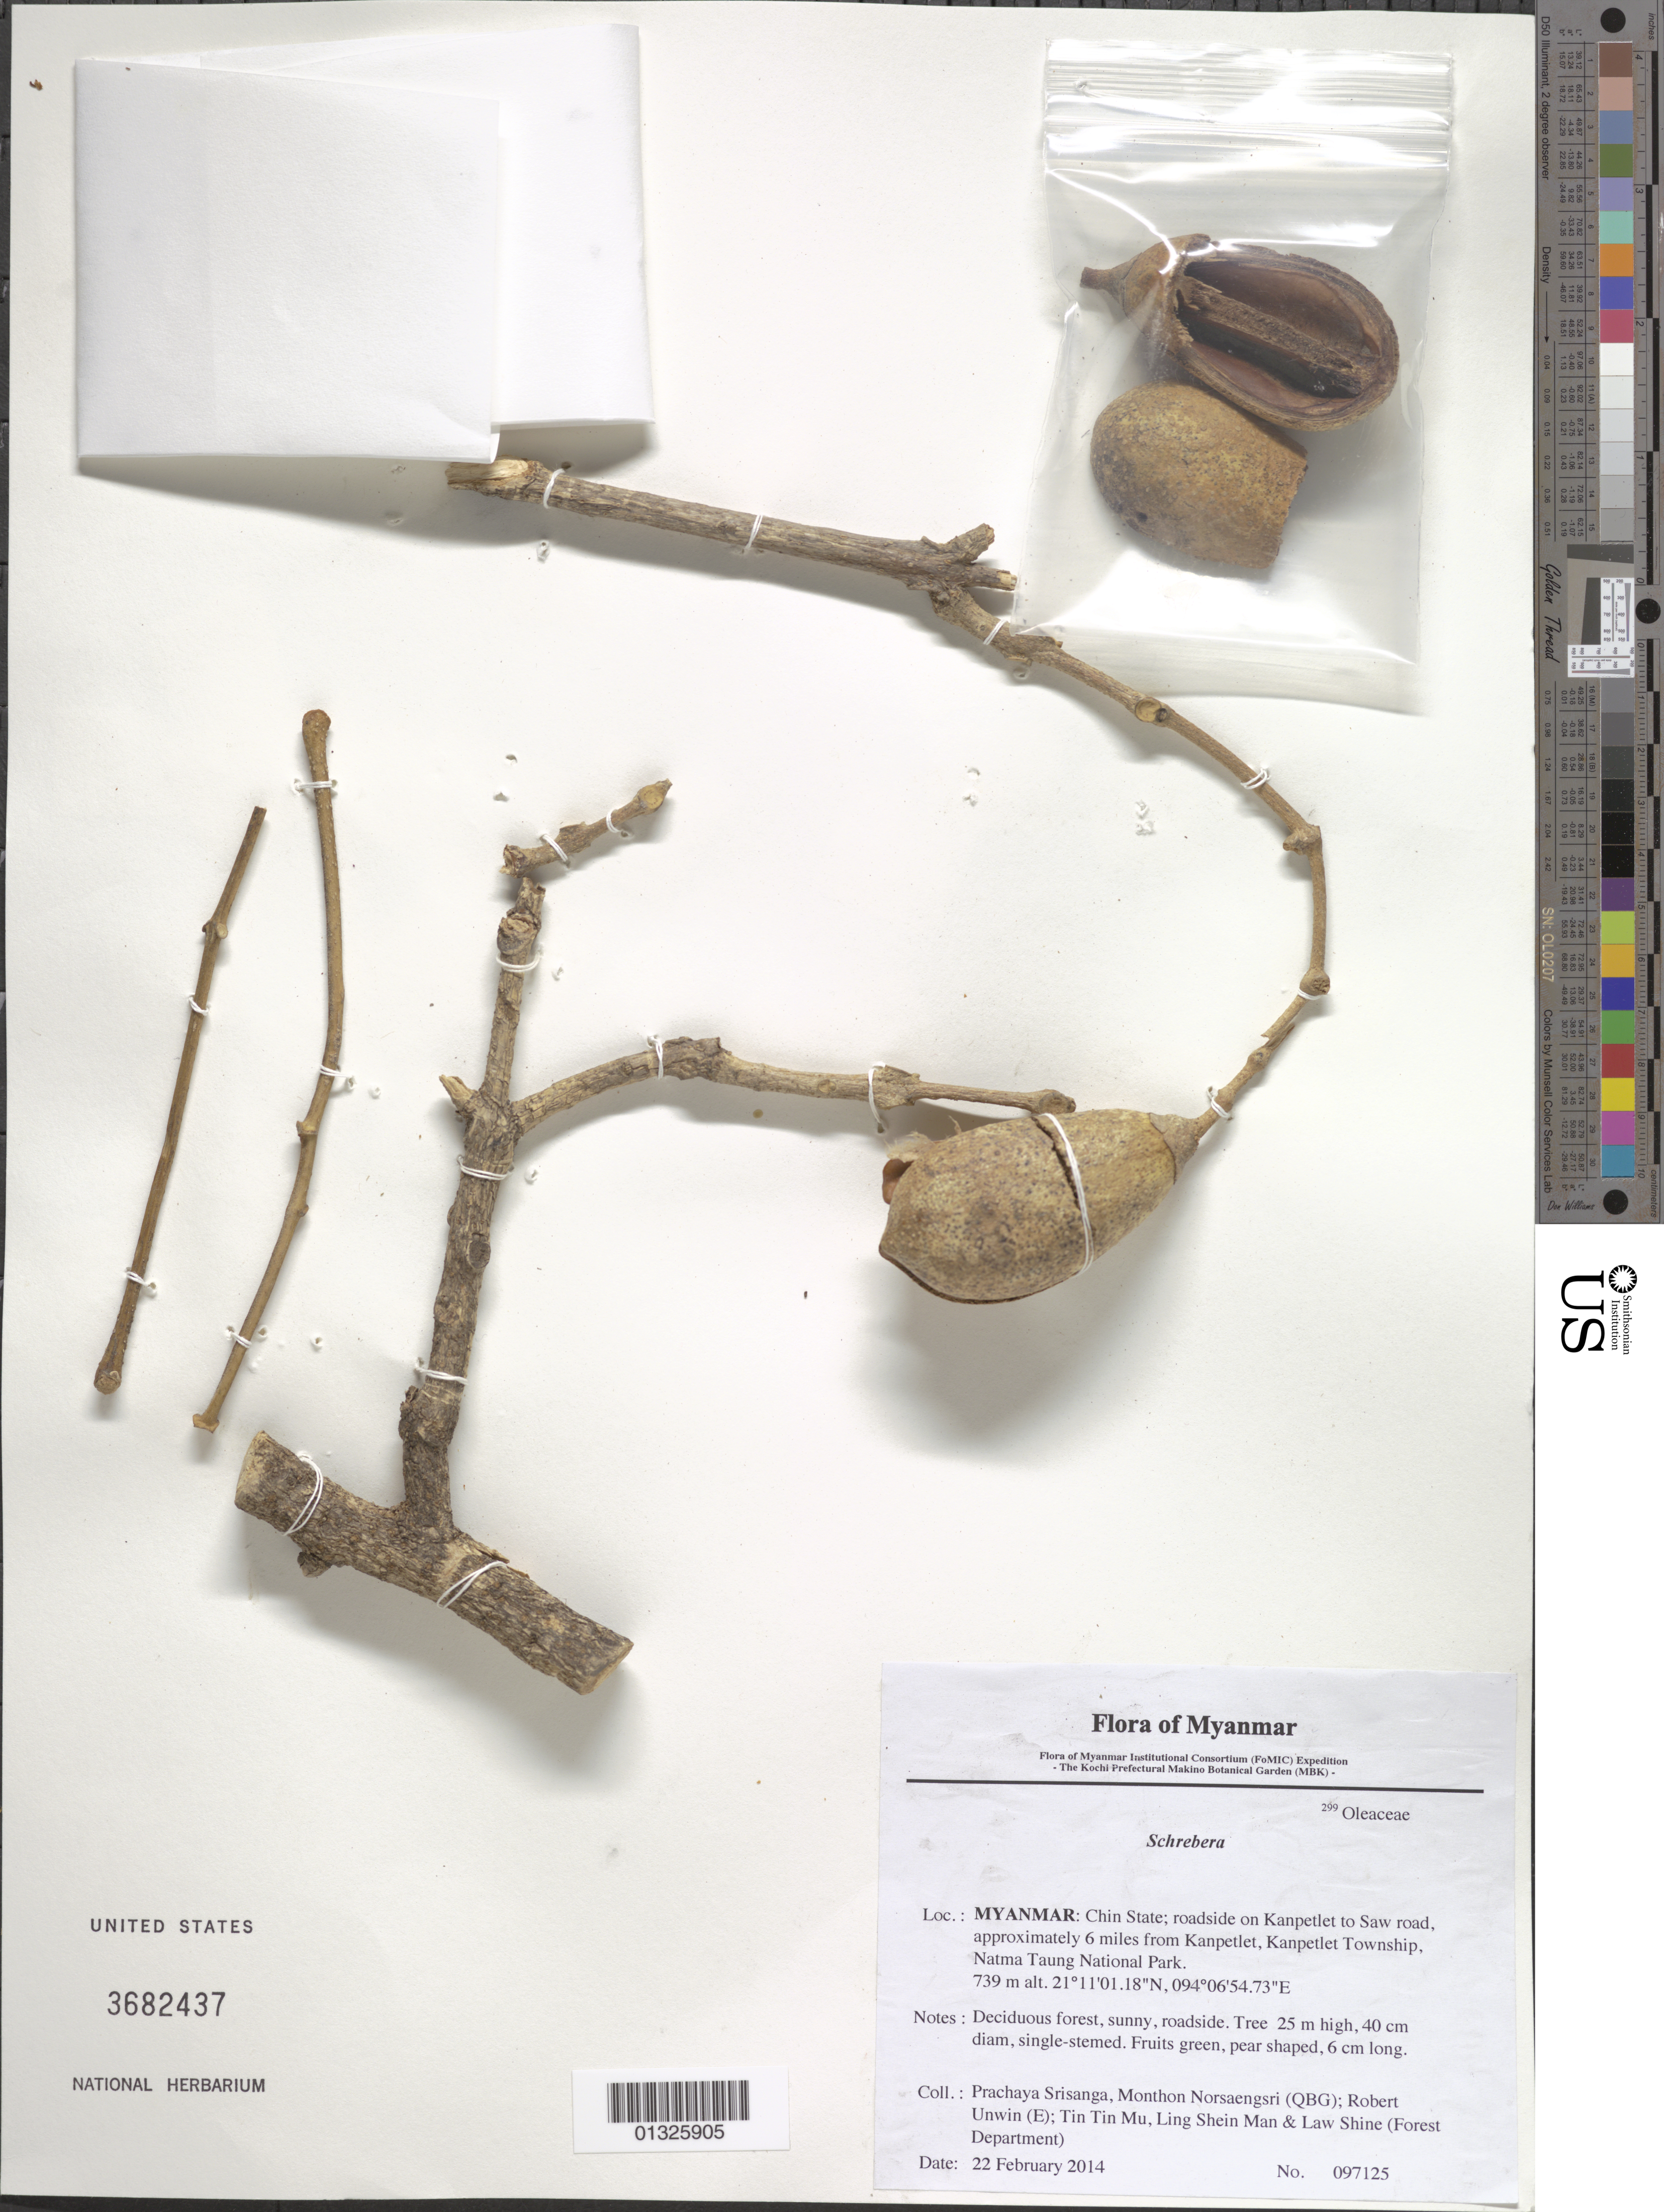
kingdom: Plantae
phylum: Tracheophyta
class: Magnoliopsida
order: Lamiales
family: Oleaceae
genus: Schrebera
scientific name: Schrebera sp.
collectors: P. Srisanga, M. Norsaengsri, R. Unwin, Tin Tin Mu, Ling Shein Man & L. Shine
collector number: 97125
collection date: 2014-02-22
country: Myanmar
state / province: Chin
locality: Roadside on Kanpetlet to Saw road, approximately 6 miles from Kanpetlet, Kanpetlet Township, Natma Taung National Park.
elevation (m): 739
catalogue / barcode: US 3682437